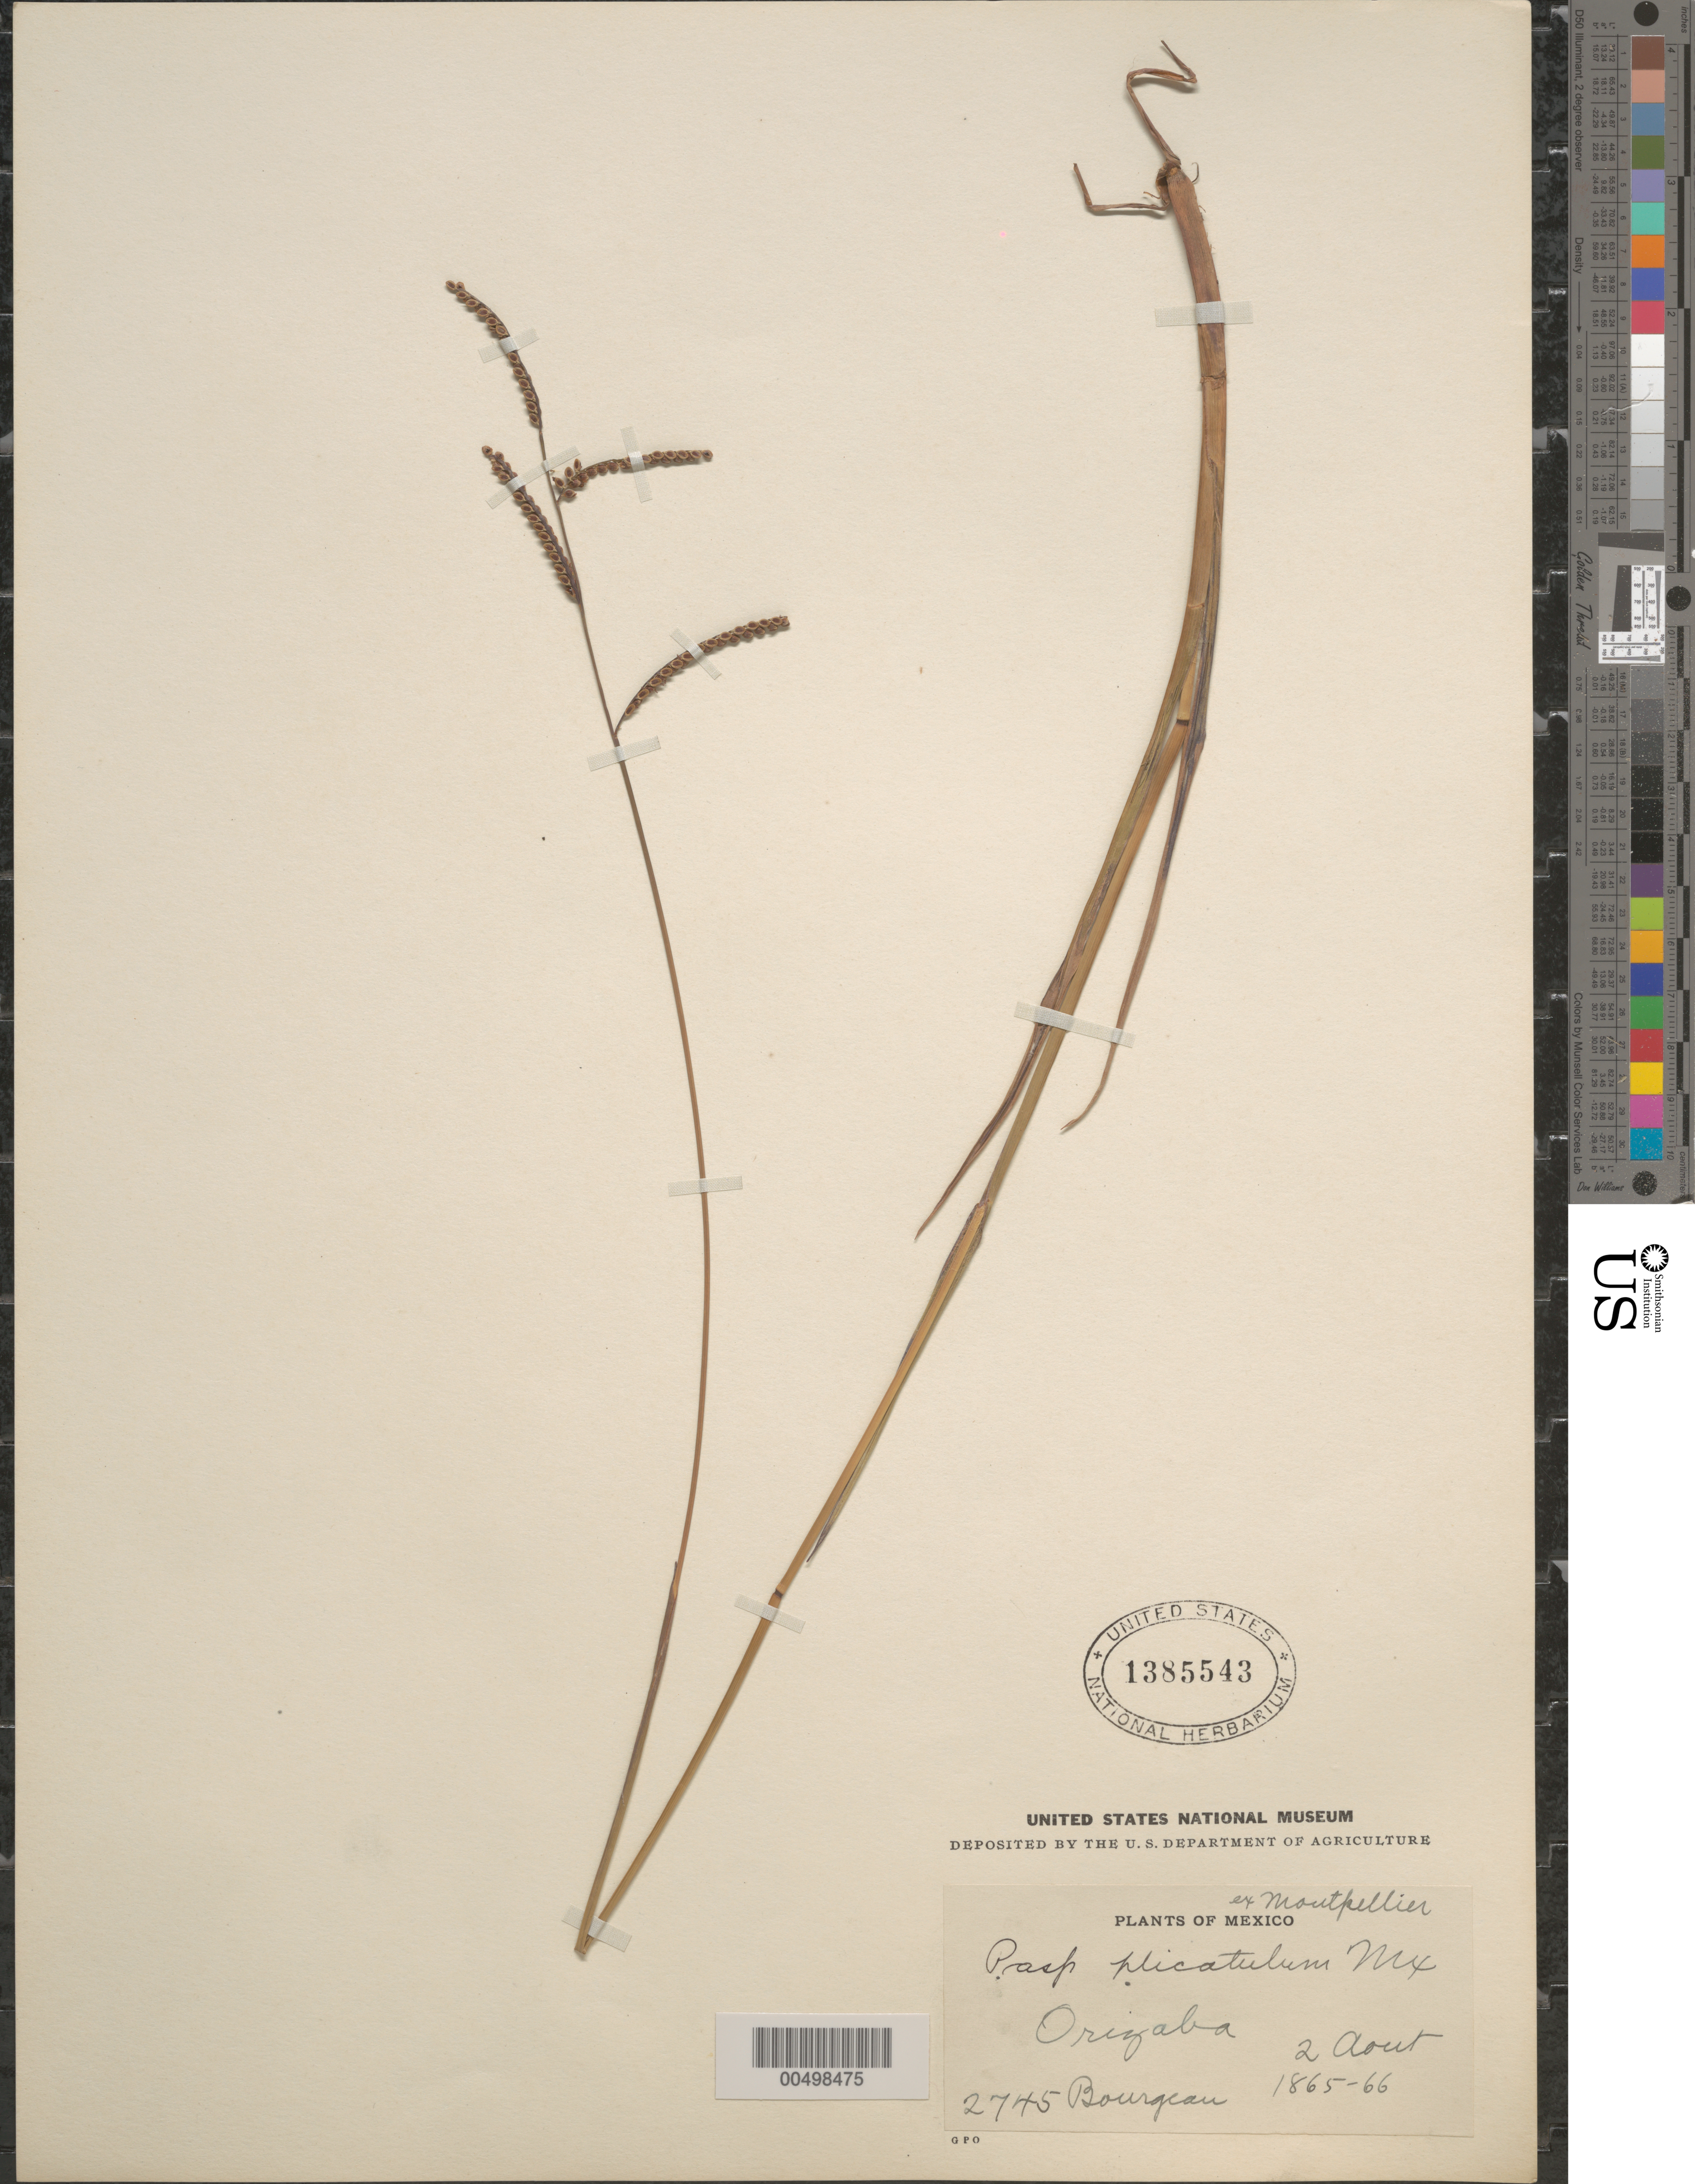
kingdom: Plantae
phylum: Tracheophyta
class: Liliopsida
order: Poales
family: Poaceae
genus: Paspalum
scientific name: Paspalum plicatulum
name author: Michx.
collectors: -. Bourgeau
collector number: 2745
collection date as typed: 2 Aug 1865 or 2 Aug 1866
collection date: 1865-08-02 or 1866-08-02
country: Mexico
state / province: Veracruz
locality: Orizaba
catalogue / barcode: US 1385543